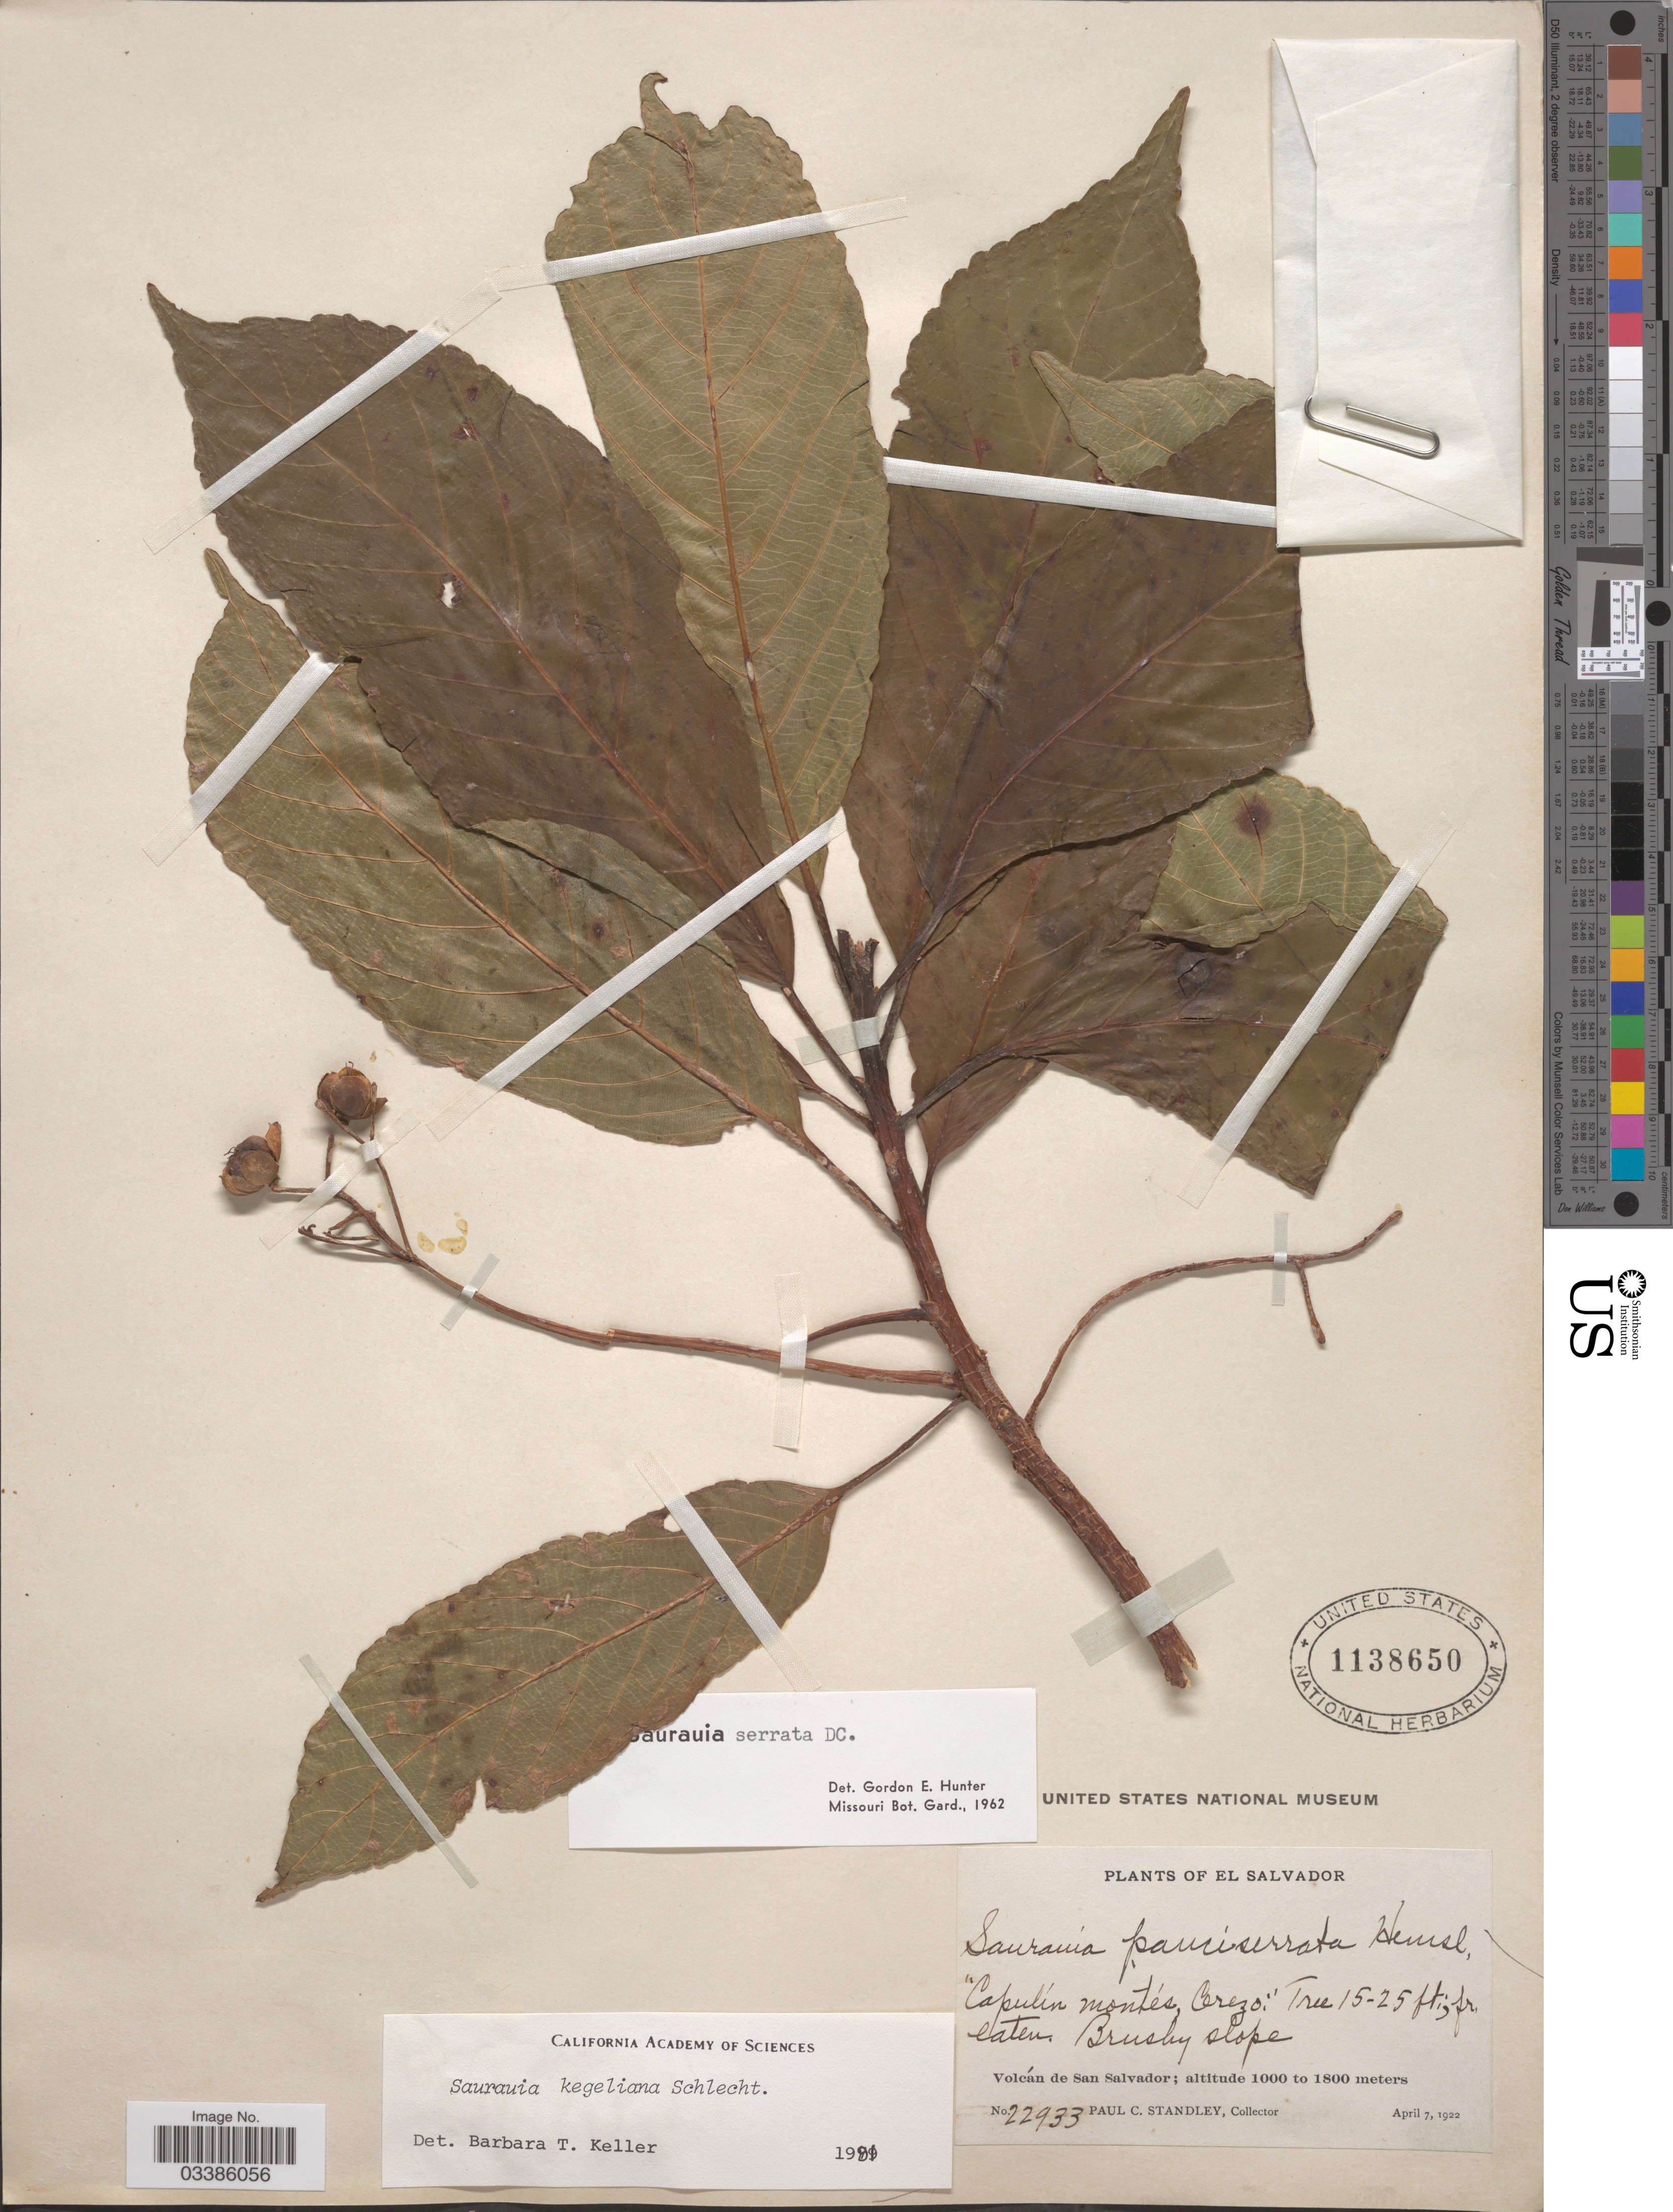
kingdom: Plantae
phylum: Tracheophyta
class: Magnoliopsida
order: Ericales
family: Actinidiaceae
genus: Saurauia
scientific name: Saurauia kegeliana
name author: Schltdl.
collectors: P. C. Standley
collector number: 22933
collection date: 1922-04-07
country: El Salvador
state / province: San Salvador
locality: Volcán de San Salvador.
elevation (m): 1000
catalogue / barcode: US 1138650